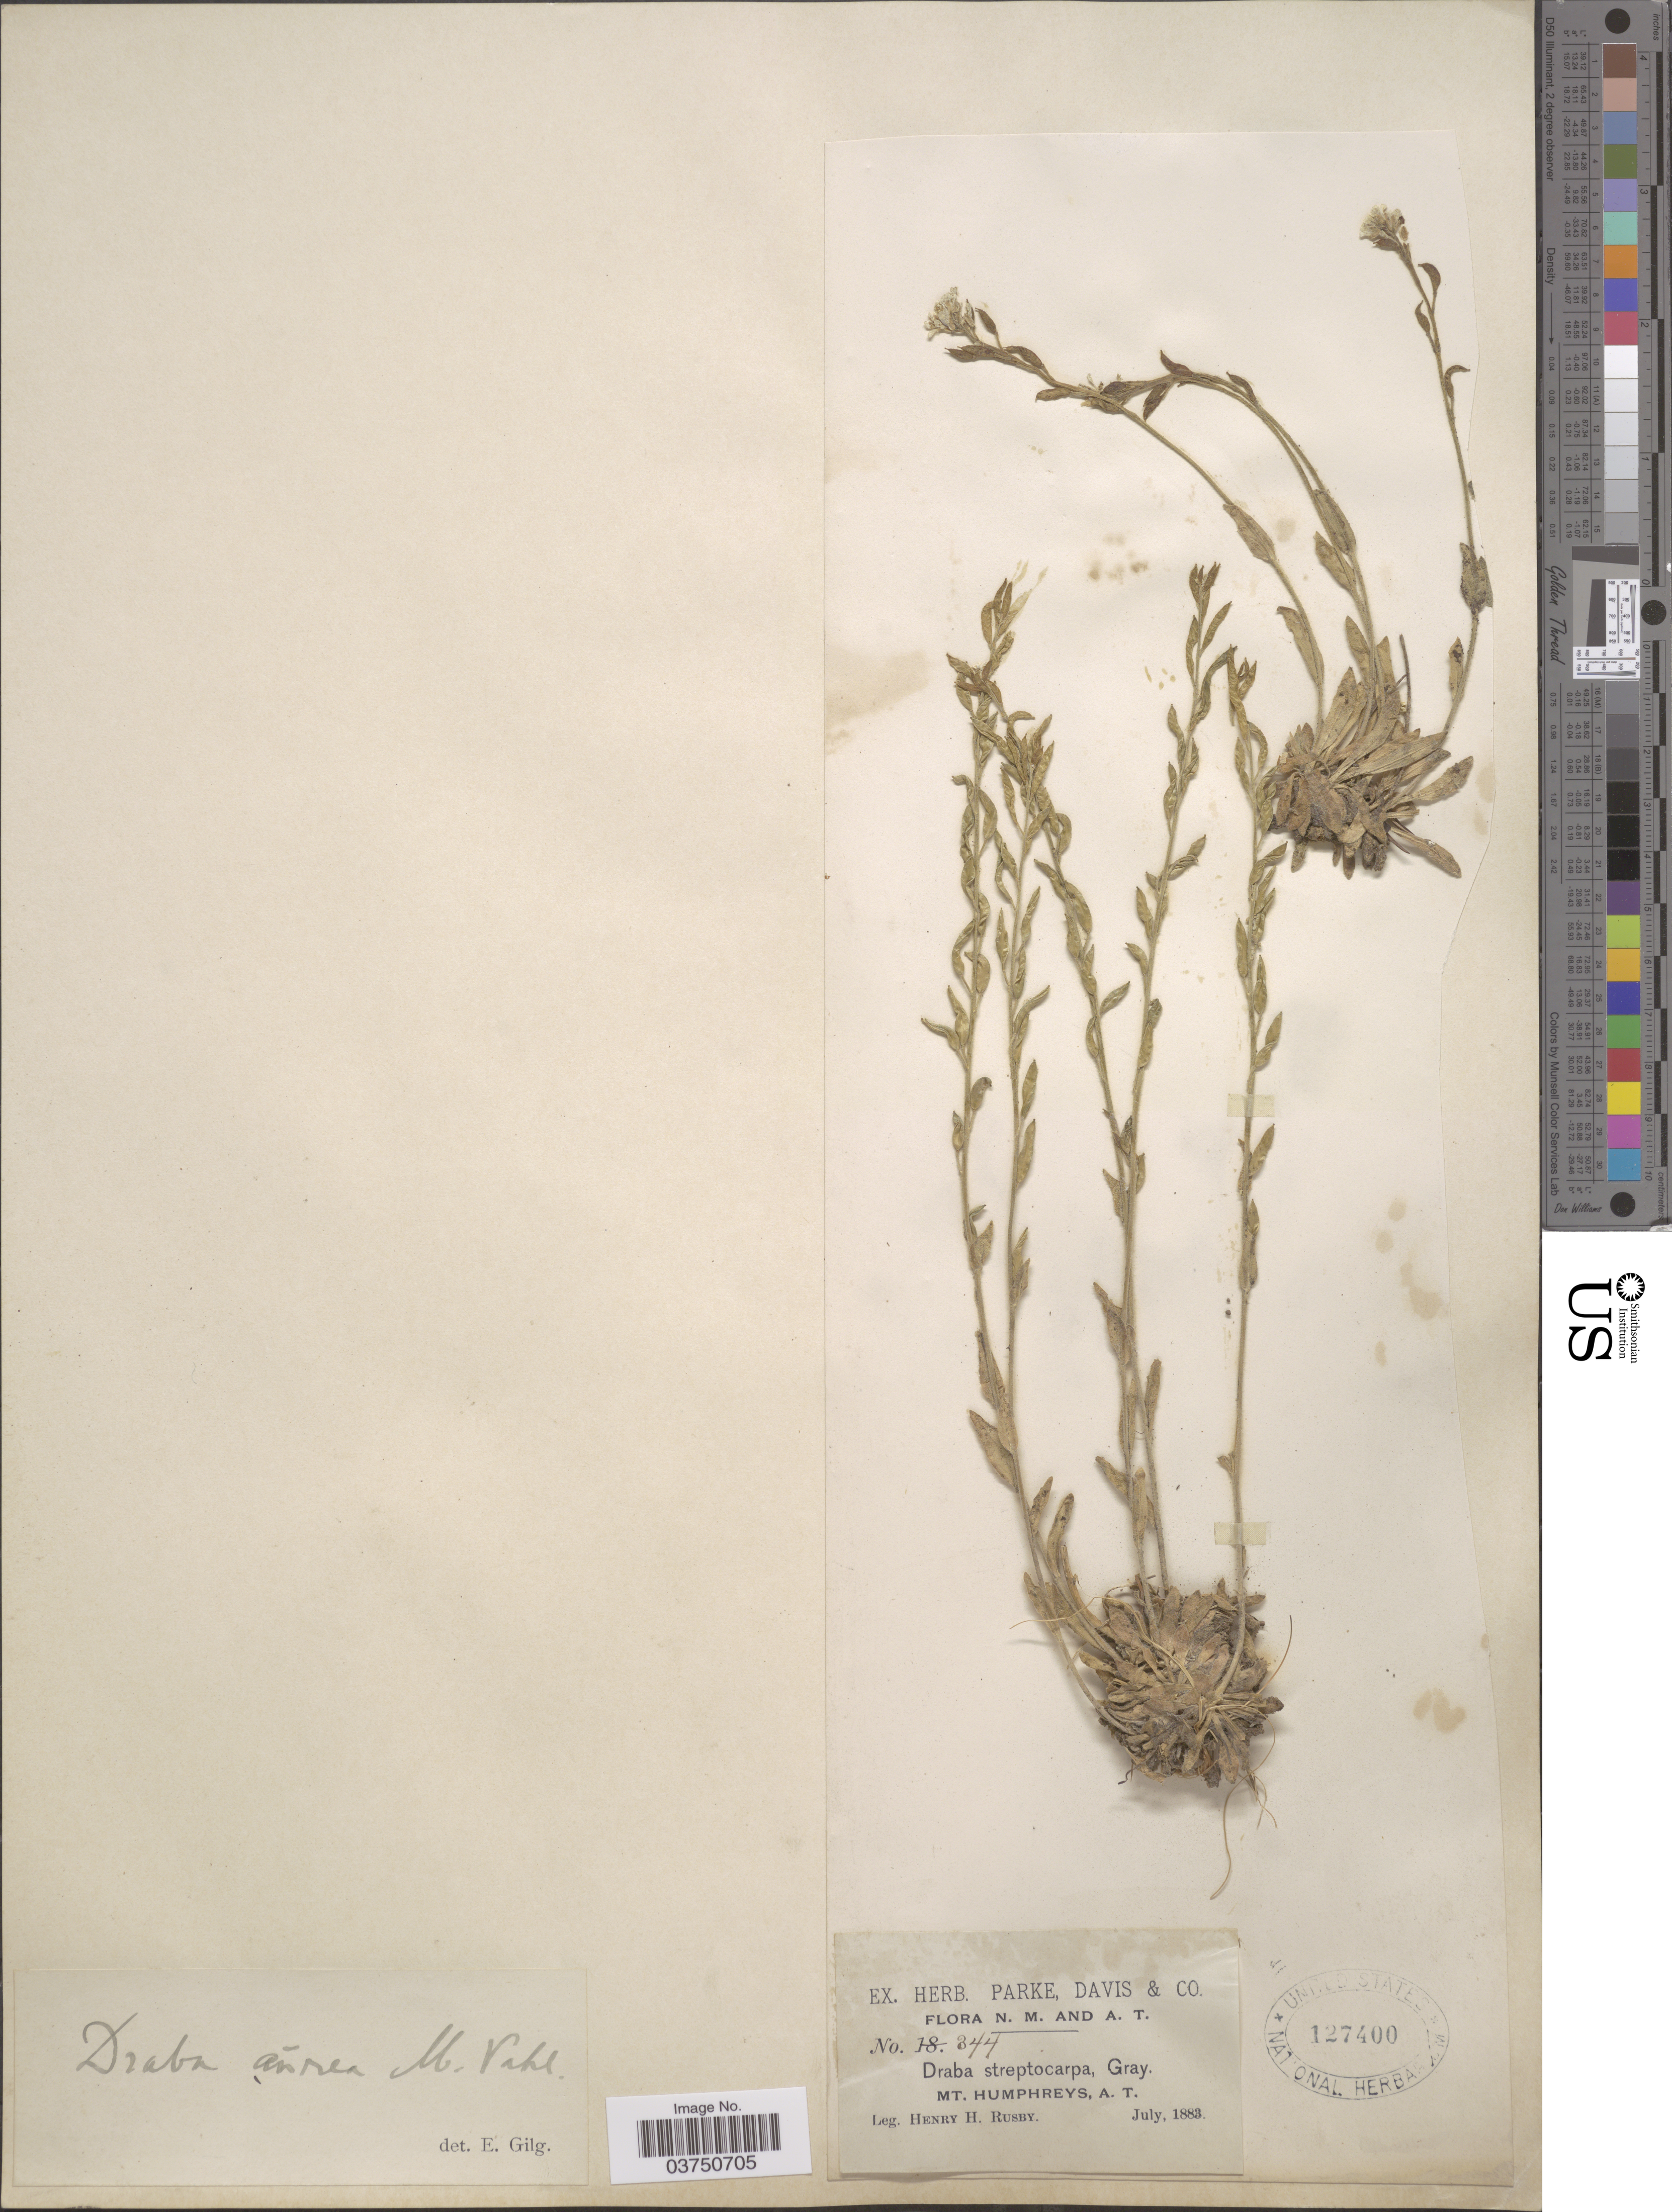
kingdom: Plantae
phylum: Tracheophyta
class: Magnoliopsida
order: Brassicales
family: Brassicaceae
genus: Draba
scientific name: Draba aurea var. leiocarpa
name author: (Payson & H. St. John) C.L. Hitchc.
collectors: H. H. Rusby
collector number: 344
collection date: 1883-07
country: United States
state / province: Arizona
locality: N.M and A.T. Mt. Humphreys, A.T.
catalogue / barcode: US 127400